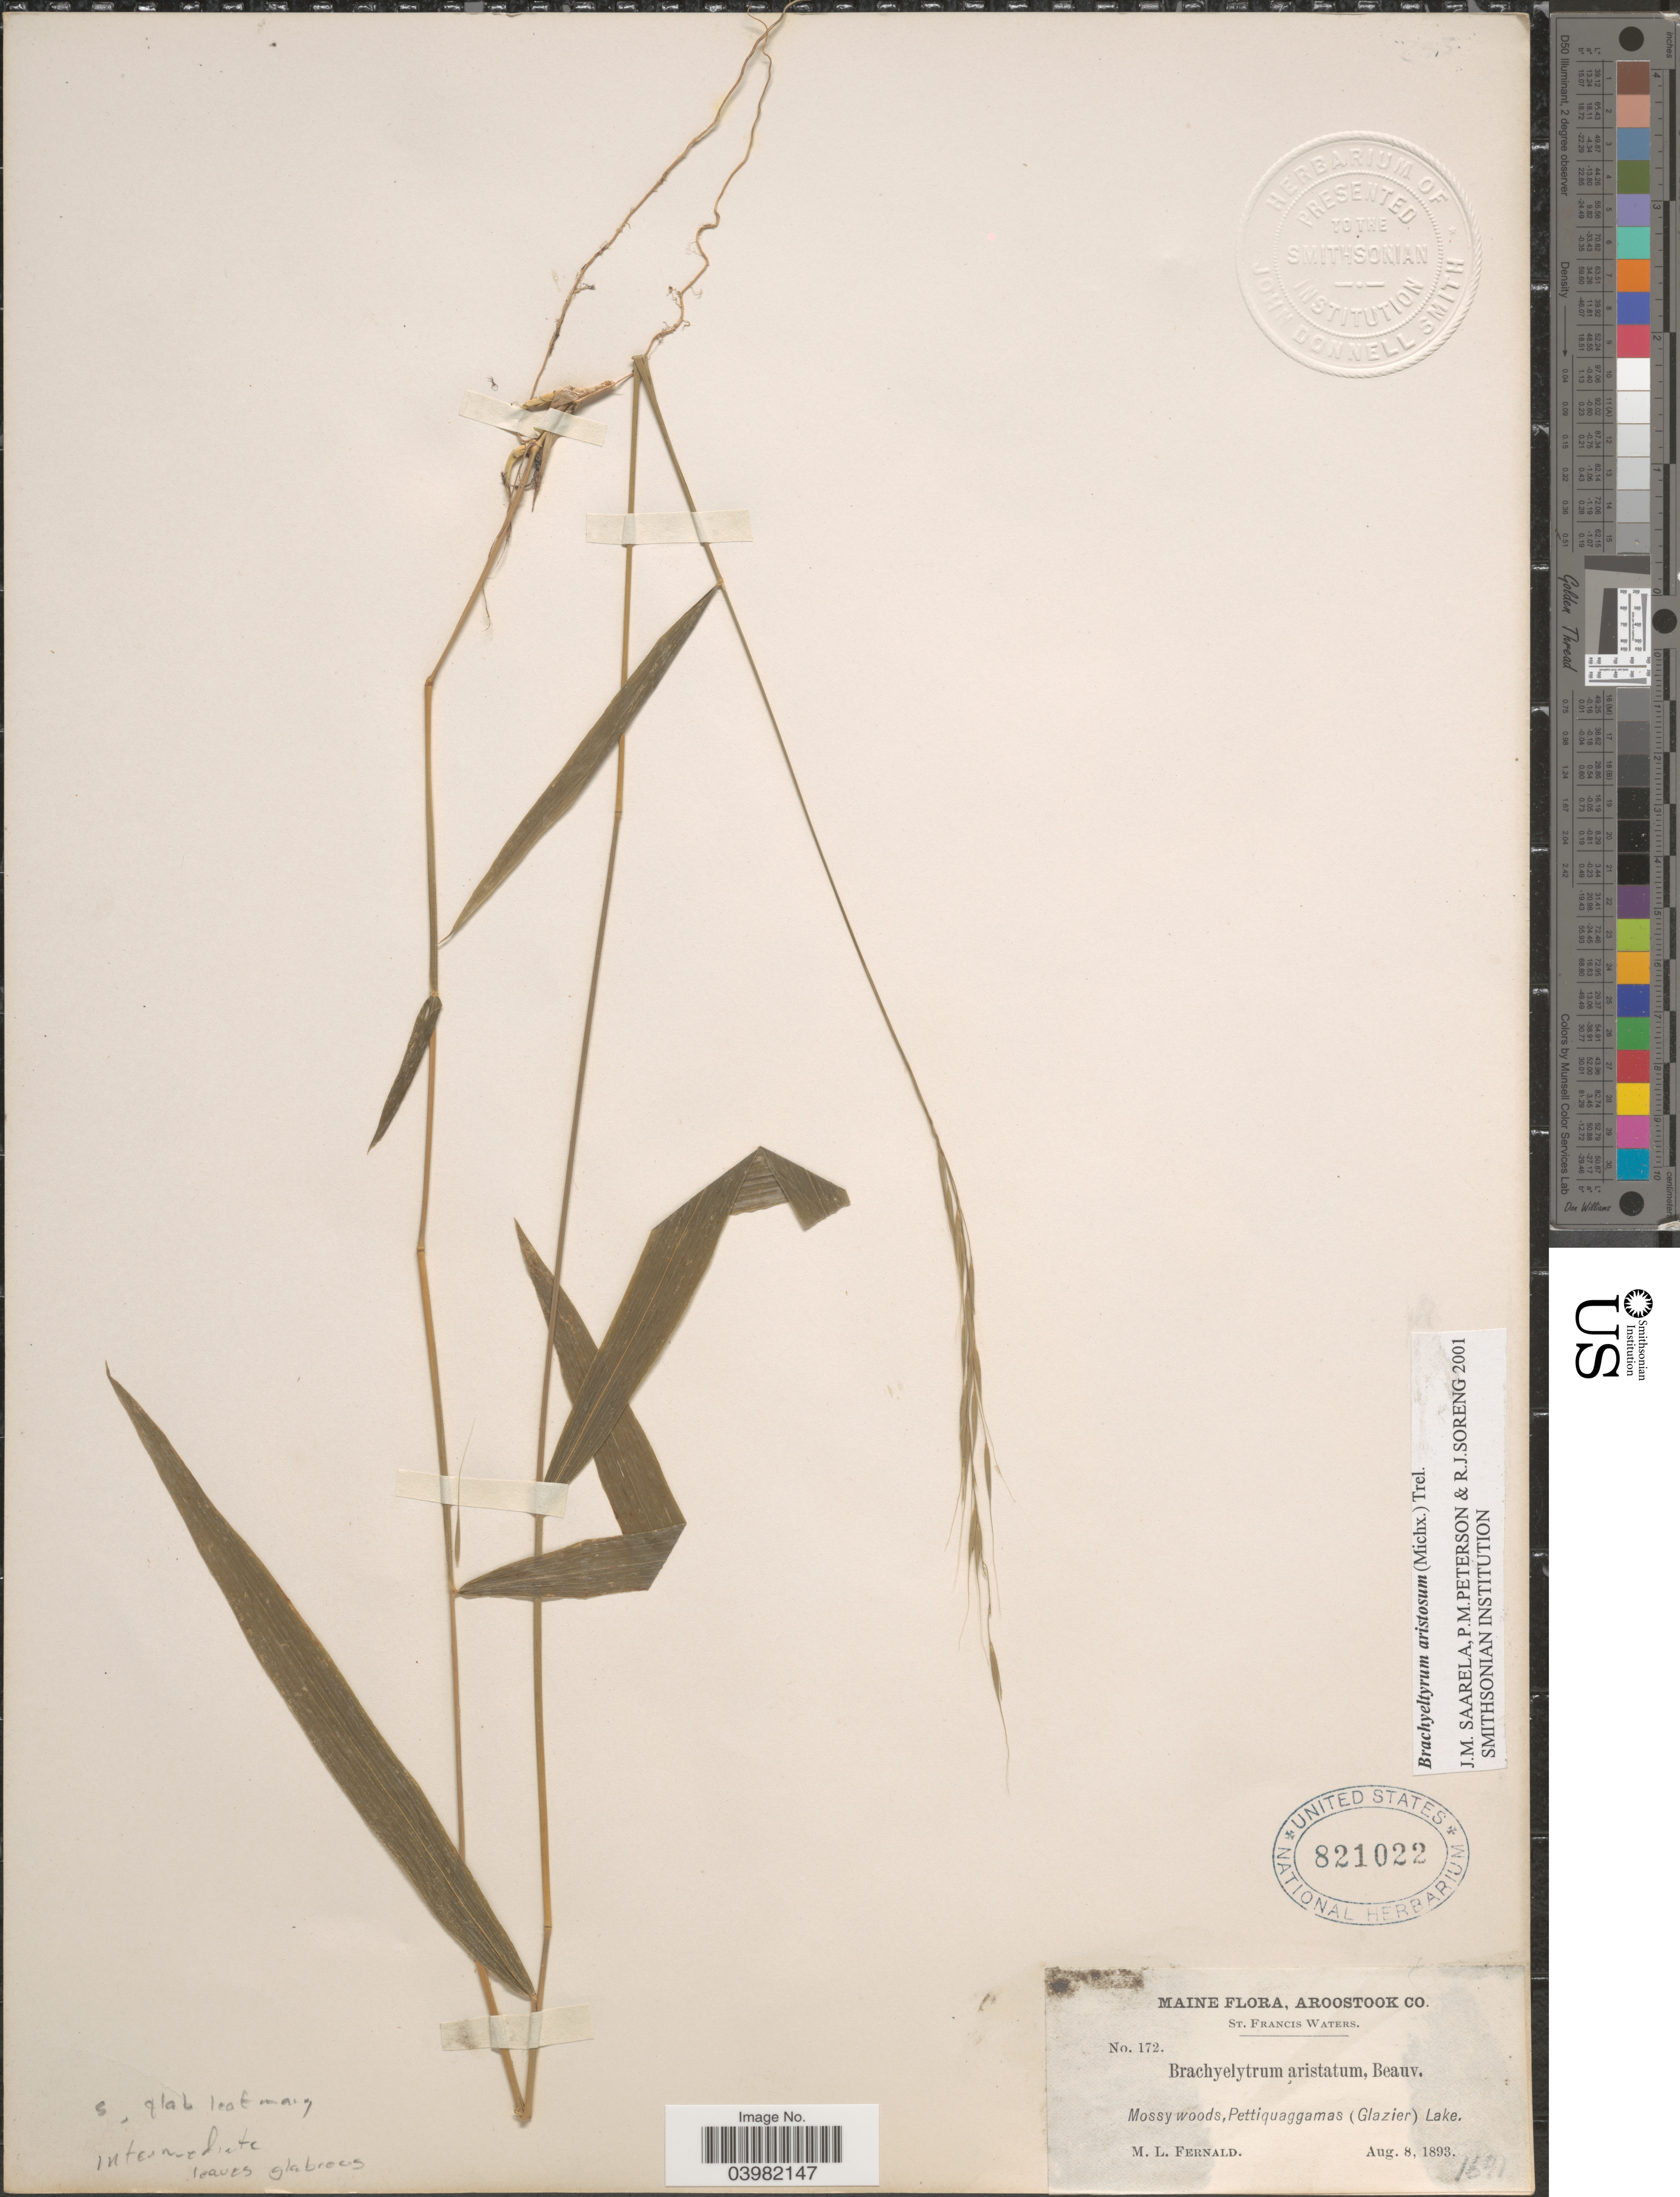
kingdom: Plantae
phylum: Tracheophyta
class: Liliopsida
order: Poales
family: Poaceae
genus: Brachyelytrum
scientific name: Brachyelytrum aristosum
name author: (Michx.) P. Beauv. ex Trel.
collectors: M. L. Fernald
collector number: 172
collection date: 1893-08-08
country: United States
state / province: Maine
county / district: Aroostook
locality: St. Francis Waters. Pettiquaggamas (Glazier) Lake.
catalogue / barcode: US 821022